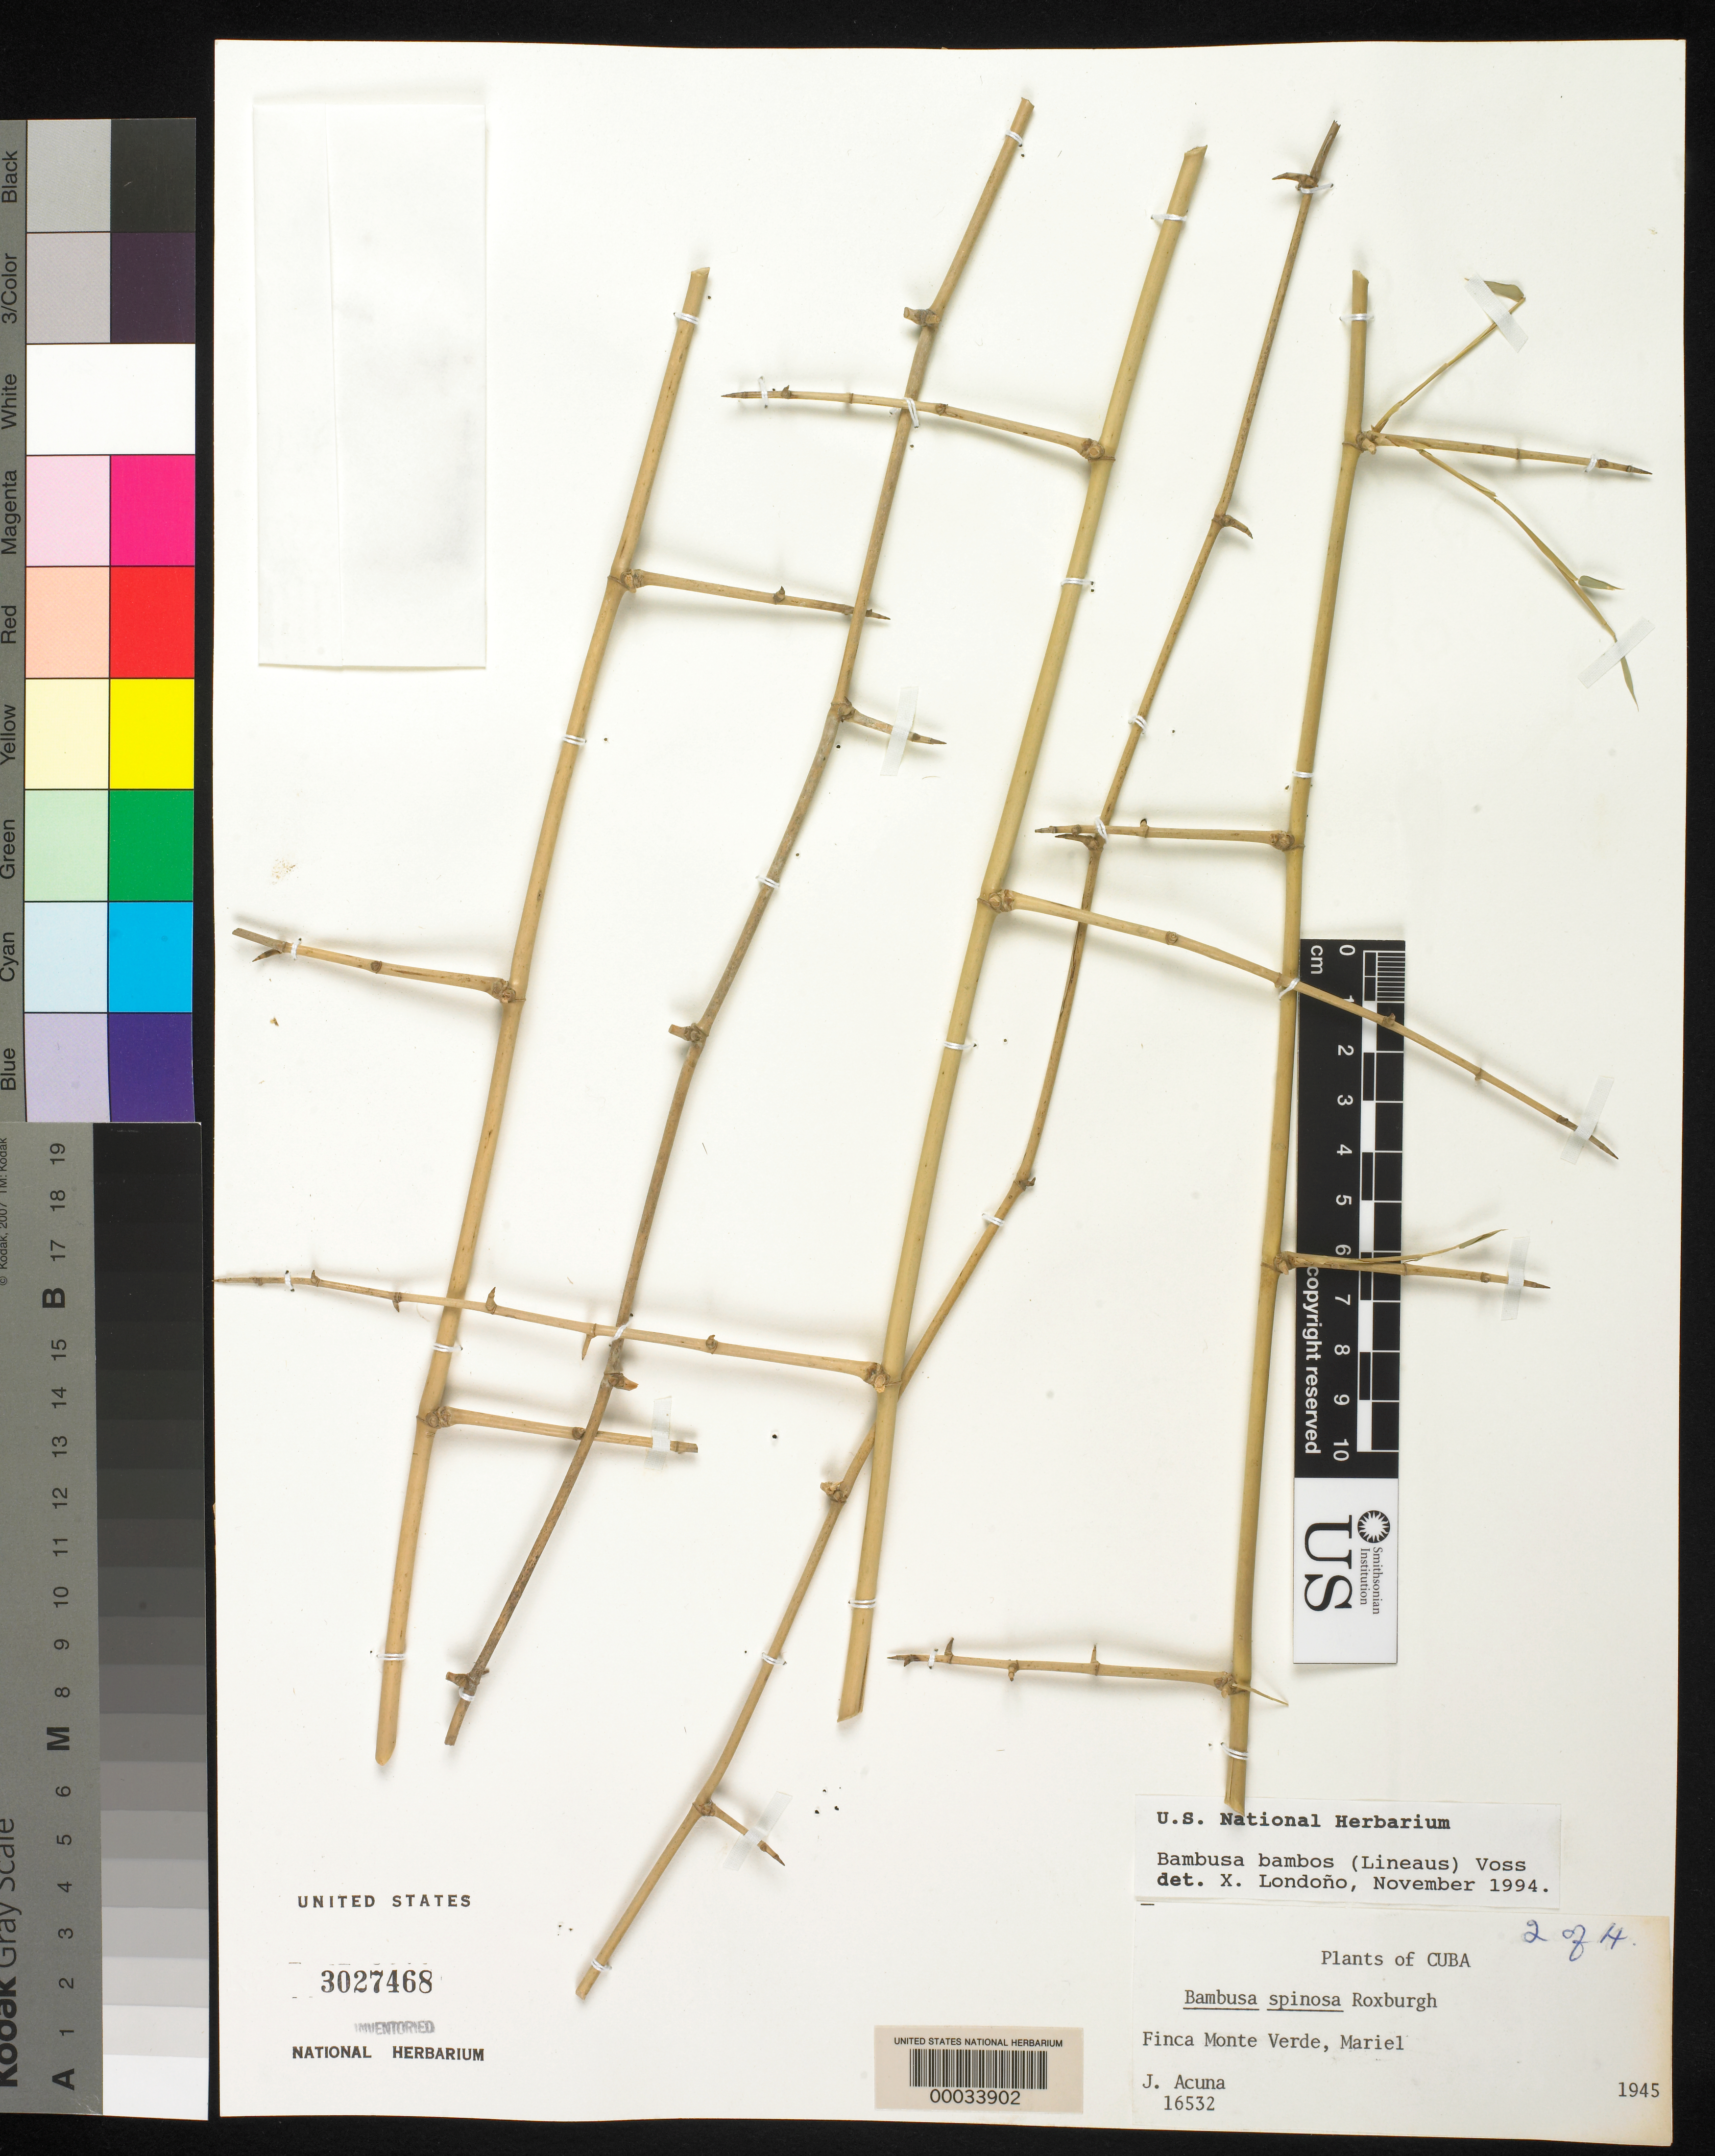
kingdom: Plantae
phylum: Tracheophyta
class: Liliopsida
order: Poales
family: Poaceae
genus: Bambusa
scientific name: Bambusa bambos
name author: (L.) Voss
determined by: Londoño, X., (TULV), Jardin Botanico "Juan Maria Cespedes"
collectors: J. B. Acuña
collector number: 16532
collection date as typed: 1945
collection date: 1945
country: Cuba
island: Greater Antilles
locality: Finca Monte Verde, Mariel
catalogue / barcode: US 3027468